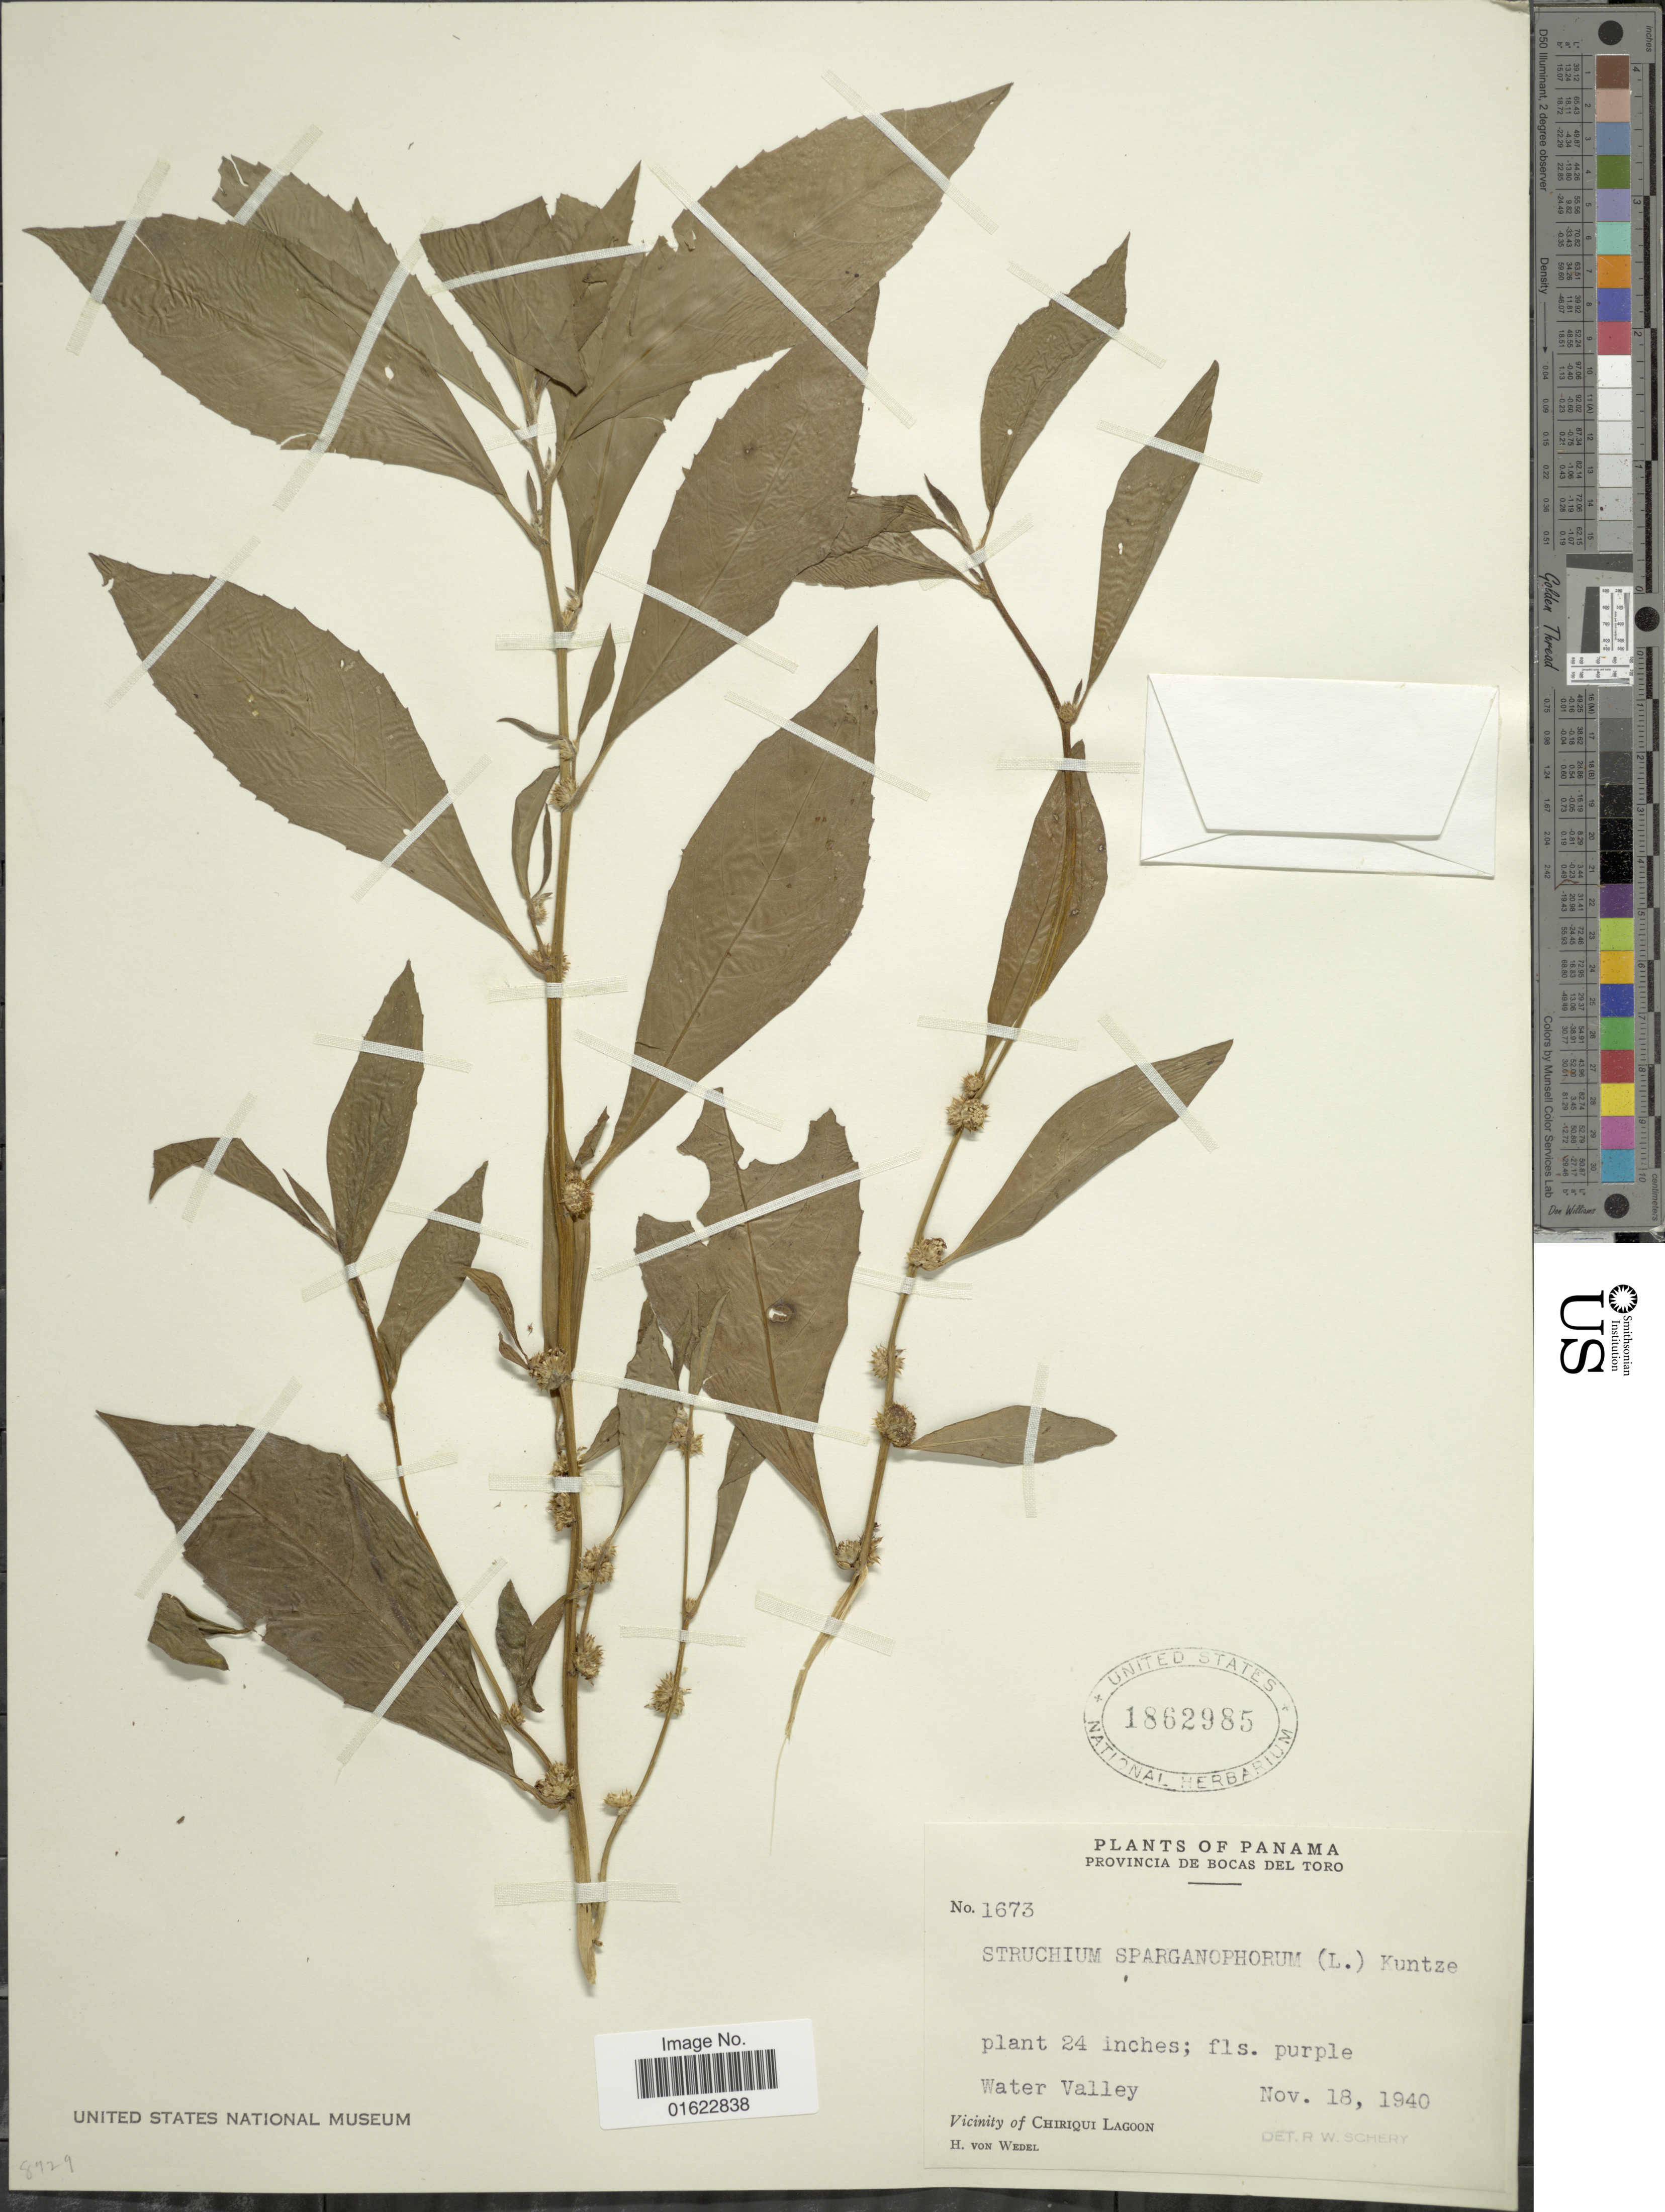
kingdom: Plantae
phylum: Tracheophyta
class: Magnoliopsida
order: Asterales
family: Asteraceae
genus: Struchium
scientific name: Struchium sparganophorum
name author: (L.) Kuntze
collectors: H. von Wedel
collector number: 1673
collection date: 1940-11-18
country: Panama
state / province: Bocas del Toro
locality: Panama, Provincia de Bocas del Toro. Water Valley.Vicinity of Chiriqui Lagoon.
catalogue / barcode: US 1862985